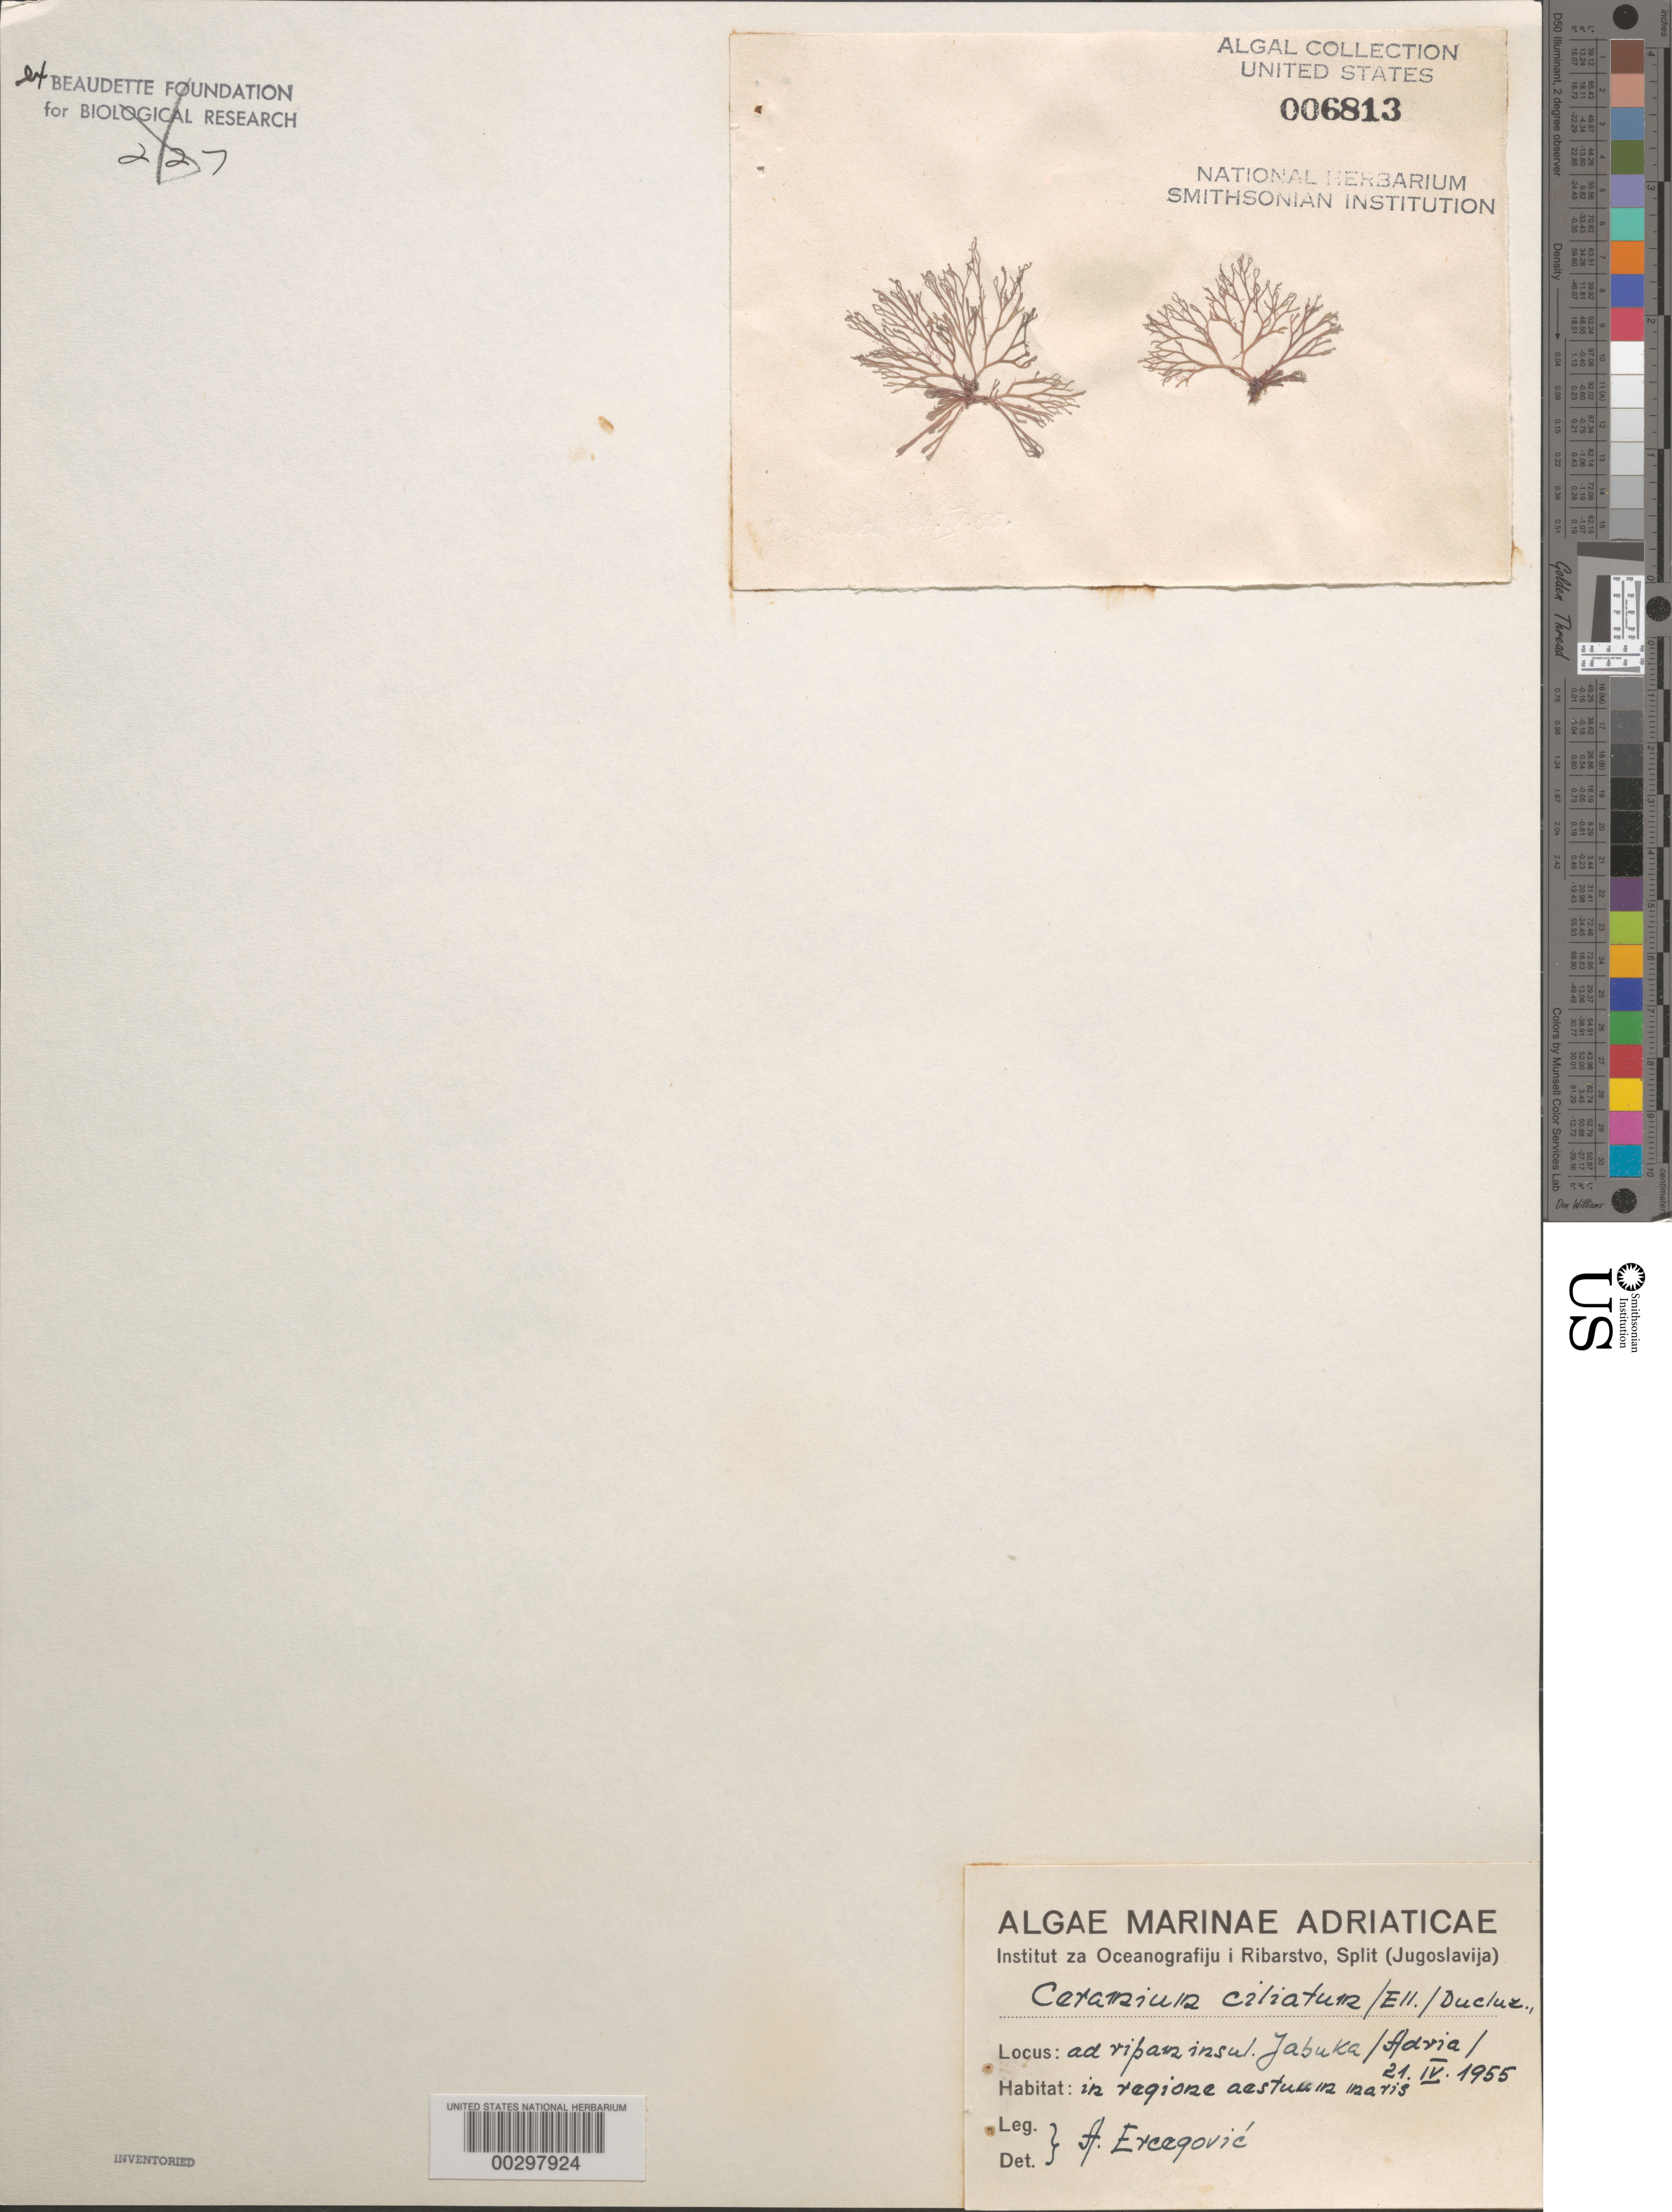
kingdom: Plantae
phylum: Rhodophyta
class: Florideophyceae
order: Ceramiales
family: Ceramiaceae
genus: Ceramium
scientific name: Ceramium ciliatum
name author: (J. Ellis) Ducluzeau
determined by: Ercegovic, A.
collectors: A. Ercegovic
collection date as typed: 21 Apr 1955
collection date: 1955-04-21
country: Croatia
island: Jabuka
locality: Adriatic Sea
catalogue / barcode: US 6813